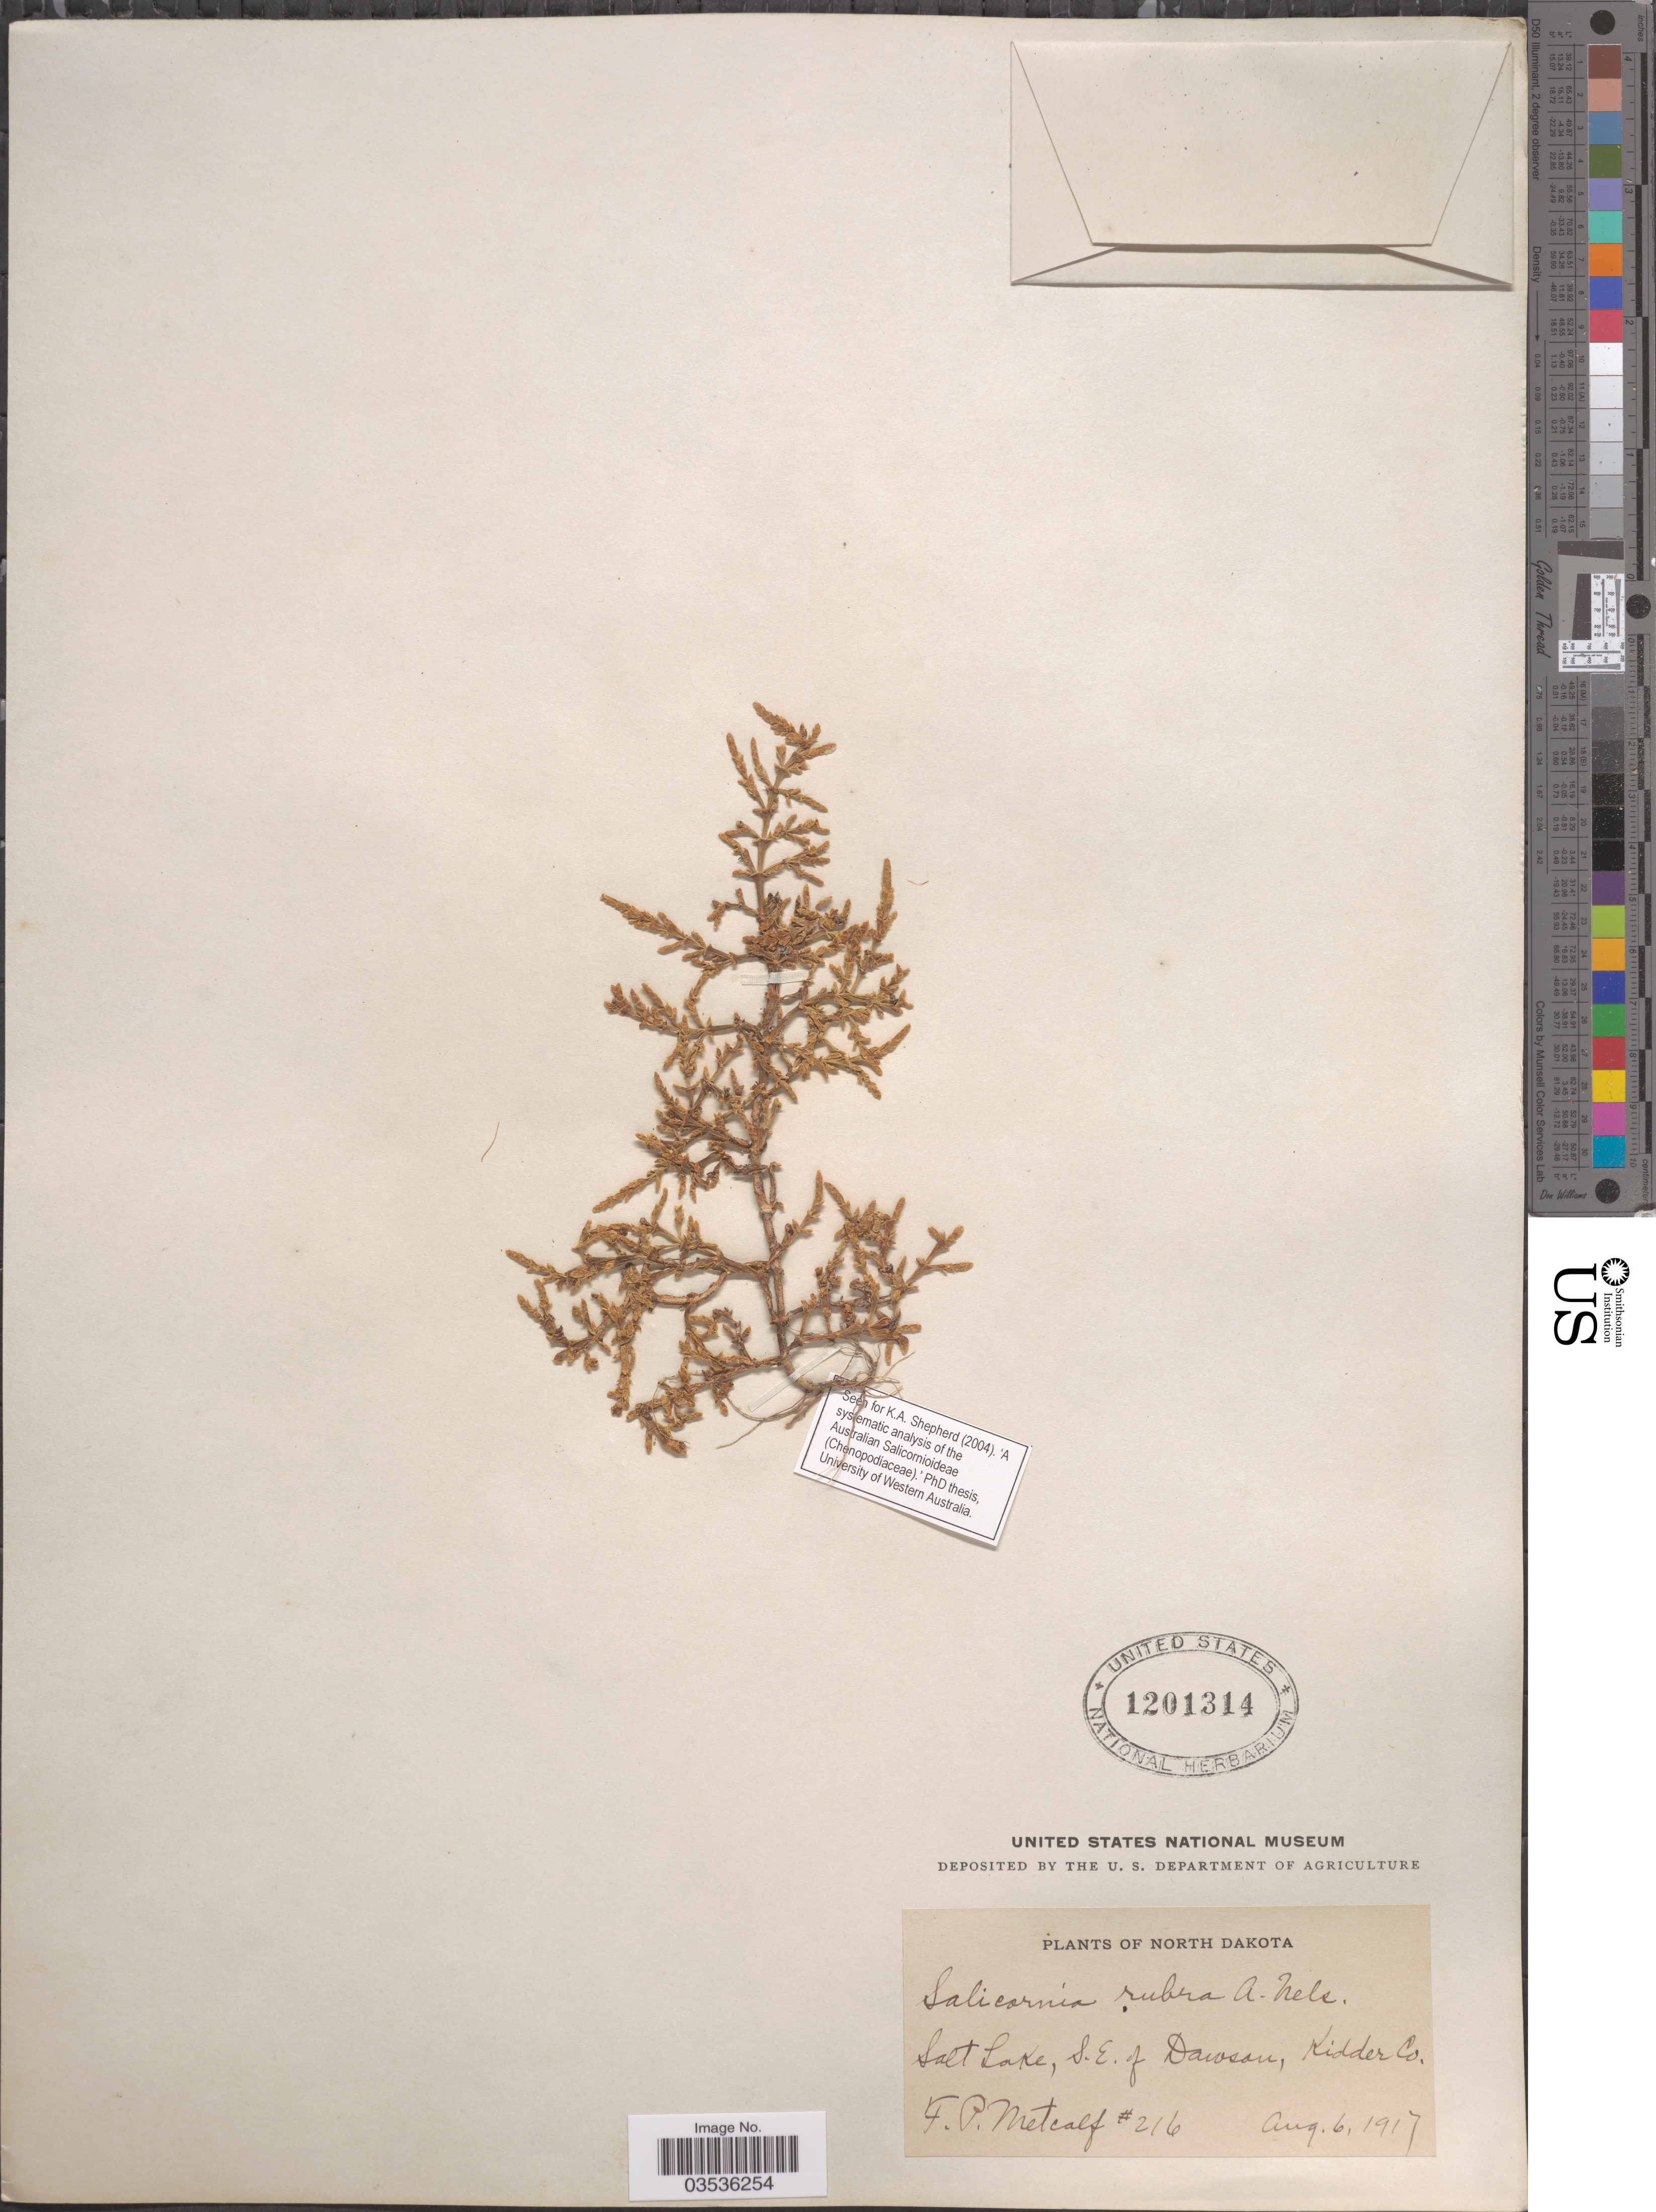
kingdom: Plantae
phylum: Tracheophyta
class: Magnoliopsida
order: Caryophyllales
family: Amaranthaceae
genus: Salicornia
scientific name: Salicornia rubra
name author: A. Nelson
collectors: F. Metcalf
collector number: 216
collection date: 1917-08-06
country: United States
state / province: North Dakota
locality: Salt Lake, S.E. of Dawson, Kidder Co.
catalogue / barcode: US 1201314